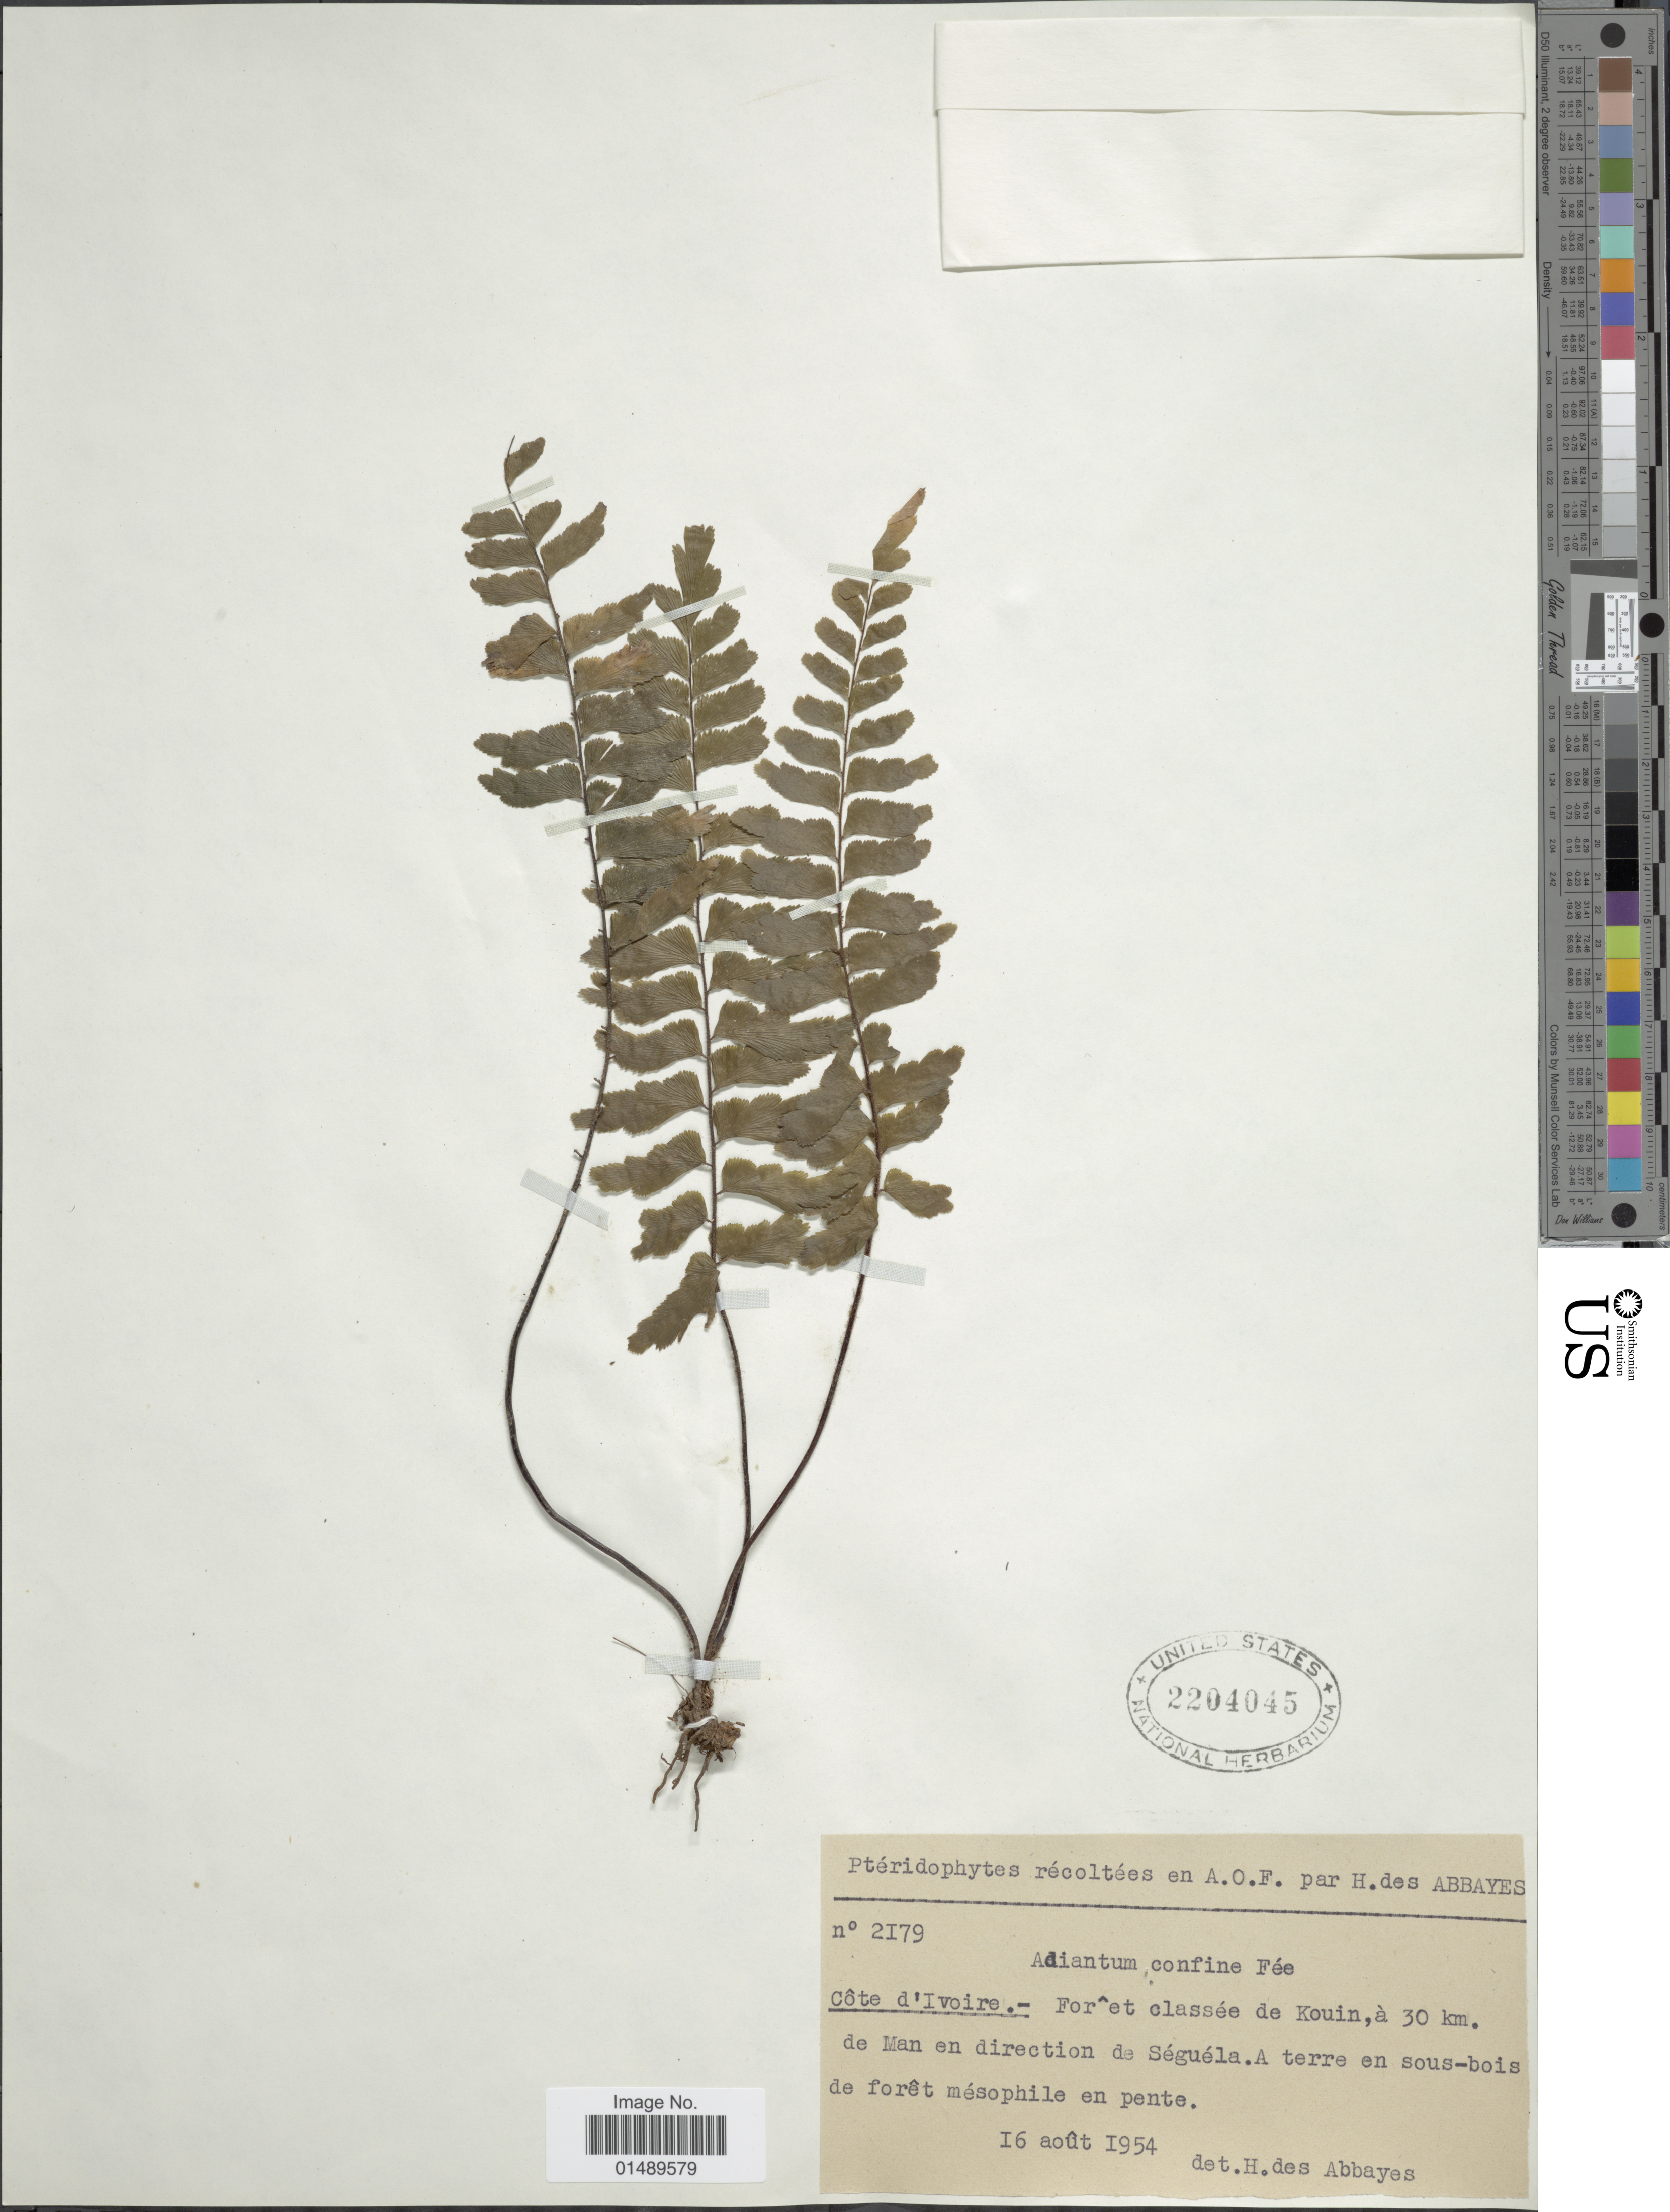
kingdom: Plantae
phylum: Tracheophyta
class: Polypodiopsida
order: Polypodiales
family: Pteridaceae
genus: Adiantum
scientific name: Adiantum confine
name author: Fée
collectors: H. R. Abbayes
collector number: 2179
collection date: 1954-08-16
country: Ivory Coast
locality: Cote d'Ivoire, Foret classee de Kouin, a 30 km. de Man en direction de Seguela.A terre en sous-bois de foret mesophile en pente.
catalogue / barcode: US 2204045